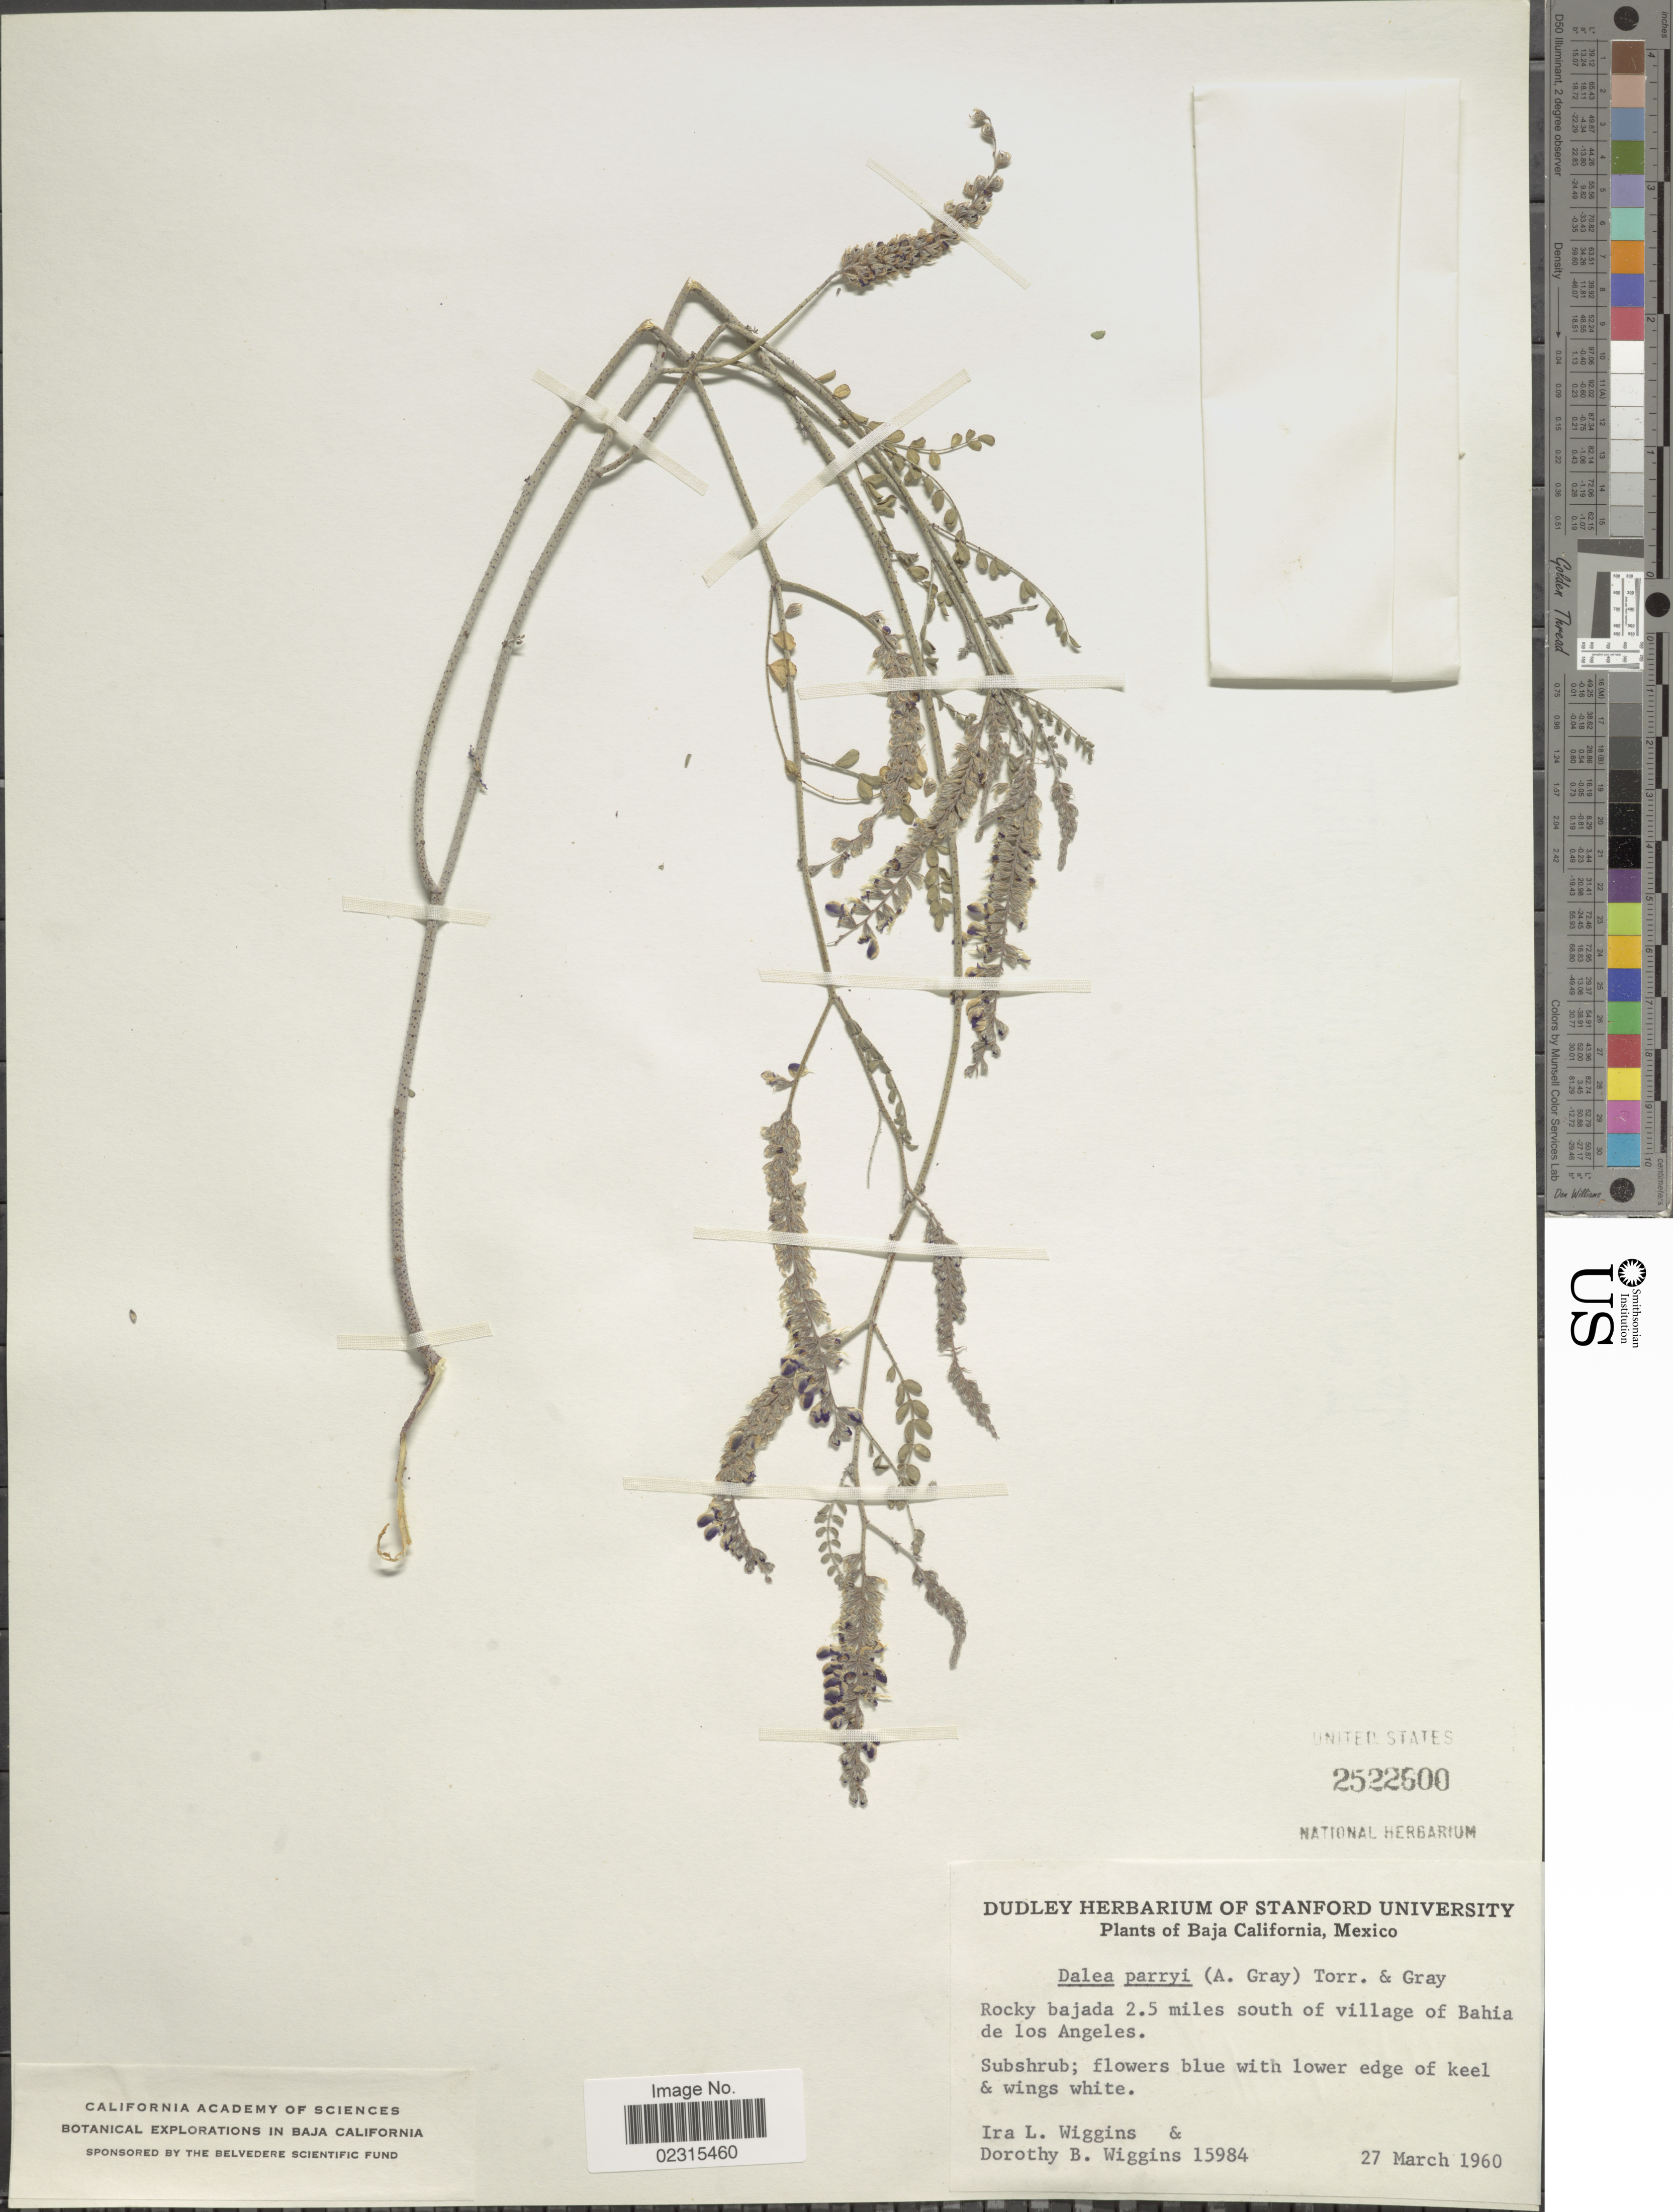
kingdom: Plantae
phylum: Tracheophyta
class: Magnoliopsida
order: Fabales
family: Fabaceae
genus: Marina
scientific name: Marina parryi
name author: (Torr. & A. Gray) Barneby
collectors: I. L. Wiggins & D. B. Wiggins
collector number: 15984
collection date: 1960-03-27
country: Mexico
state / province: Baja California Norte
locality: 2.5 miles south of village of Bahia de los Angeles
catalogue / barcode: US 2522600